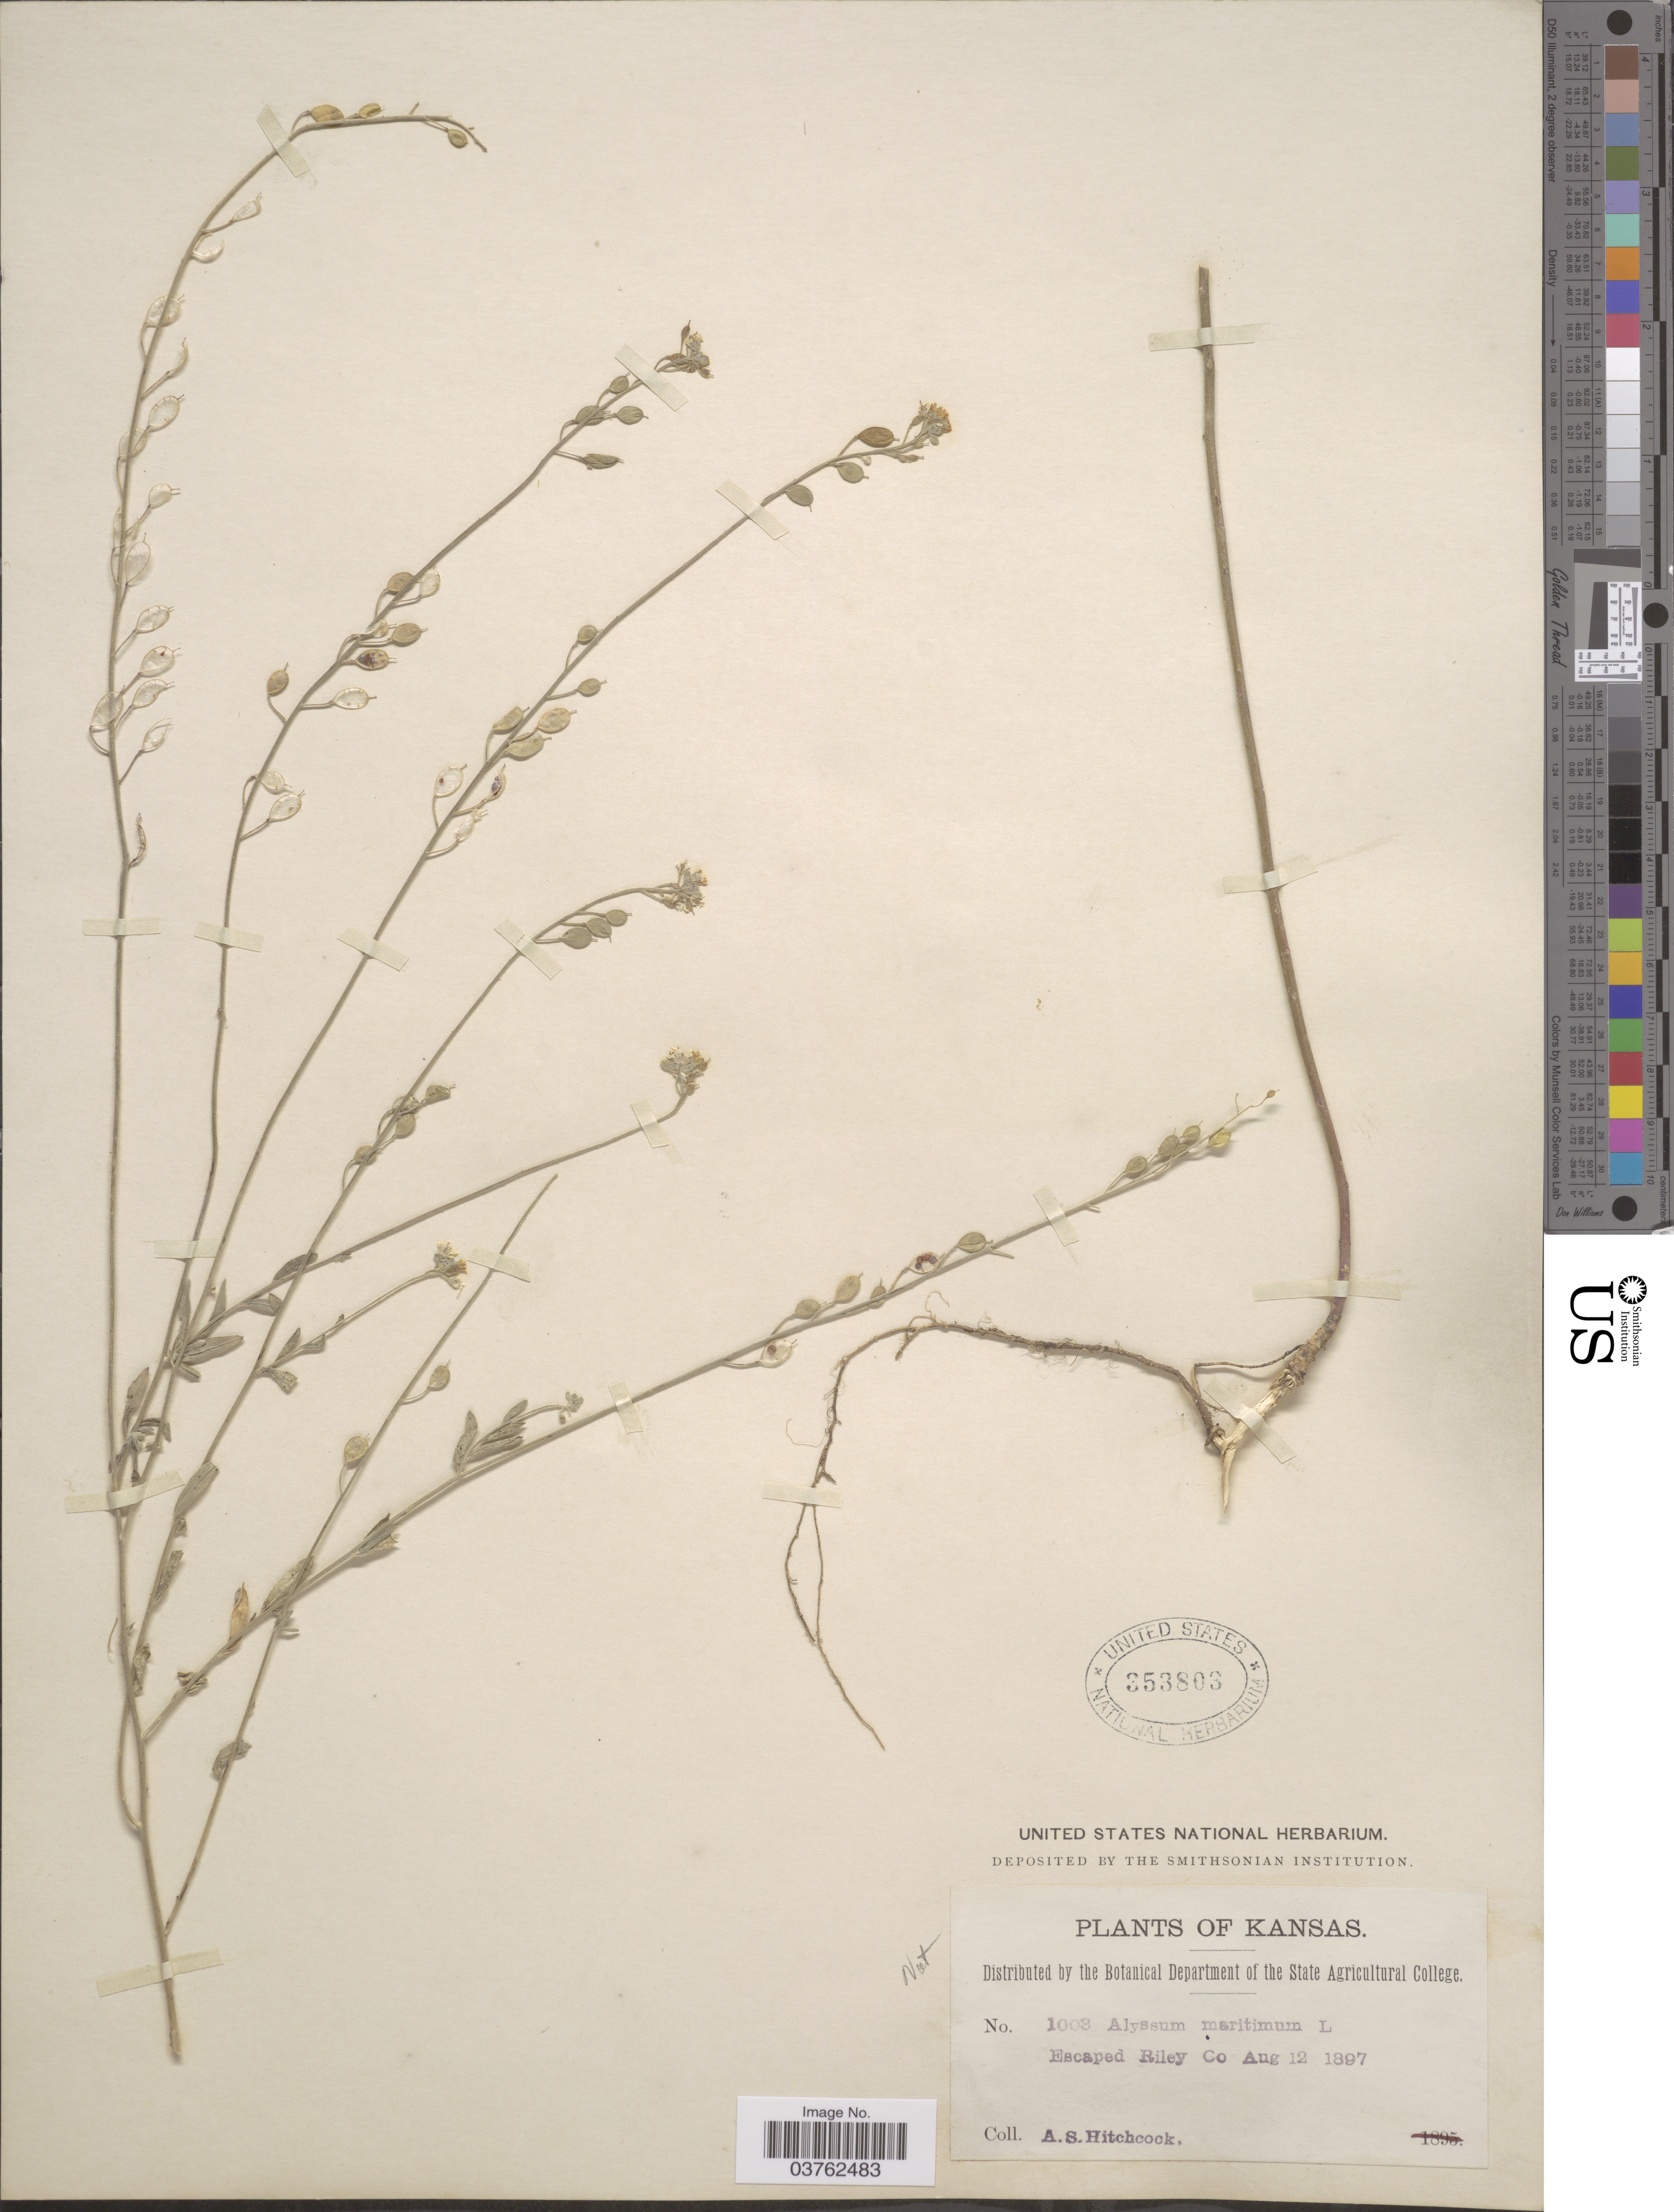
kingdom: Plantae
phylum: Tracheophyta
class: Magnoliopsida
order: Brassicales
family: Brassicaceae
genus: Lobularia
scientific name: Lobularia maritima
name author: (L.) Desv.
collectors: A. S. Hitchcock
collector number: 1003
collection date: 1897-08-12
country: United States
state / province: Kansas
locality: Escaped Riley Co.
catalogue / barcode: US 353803